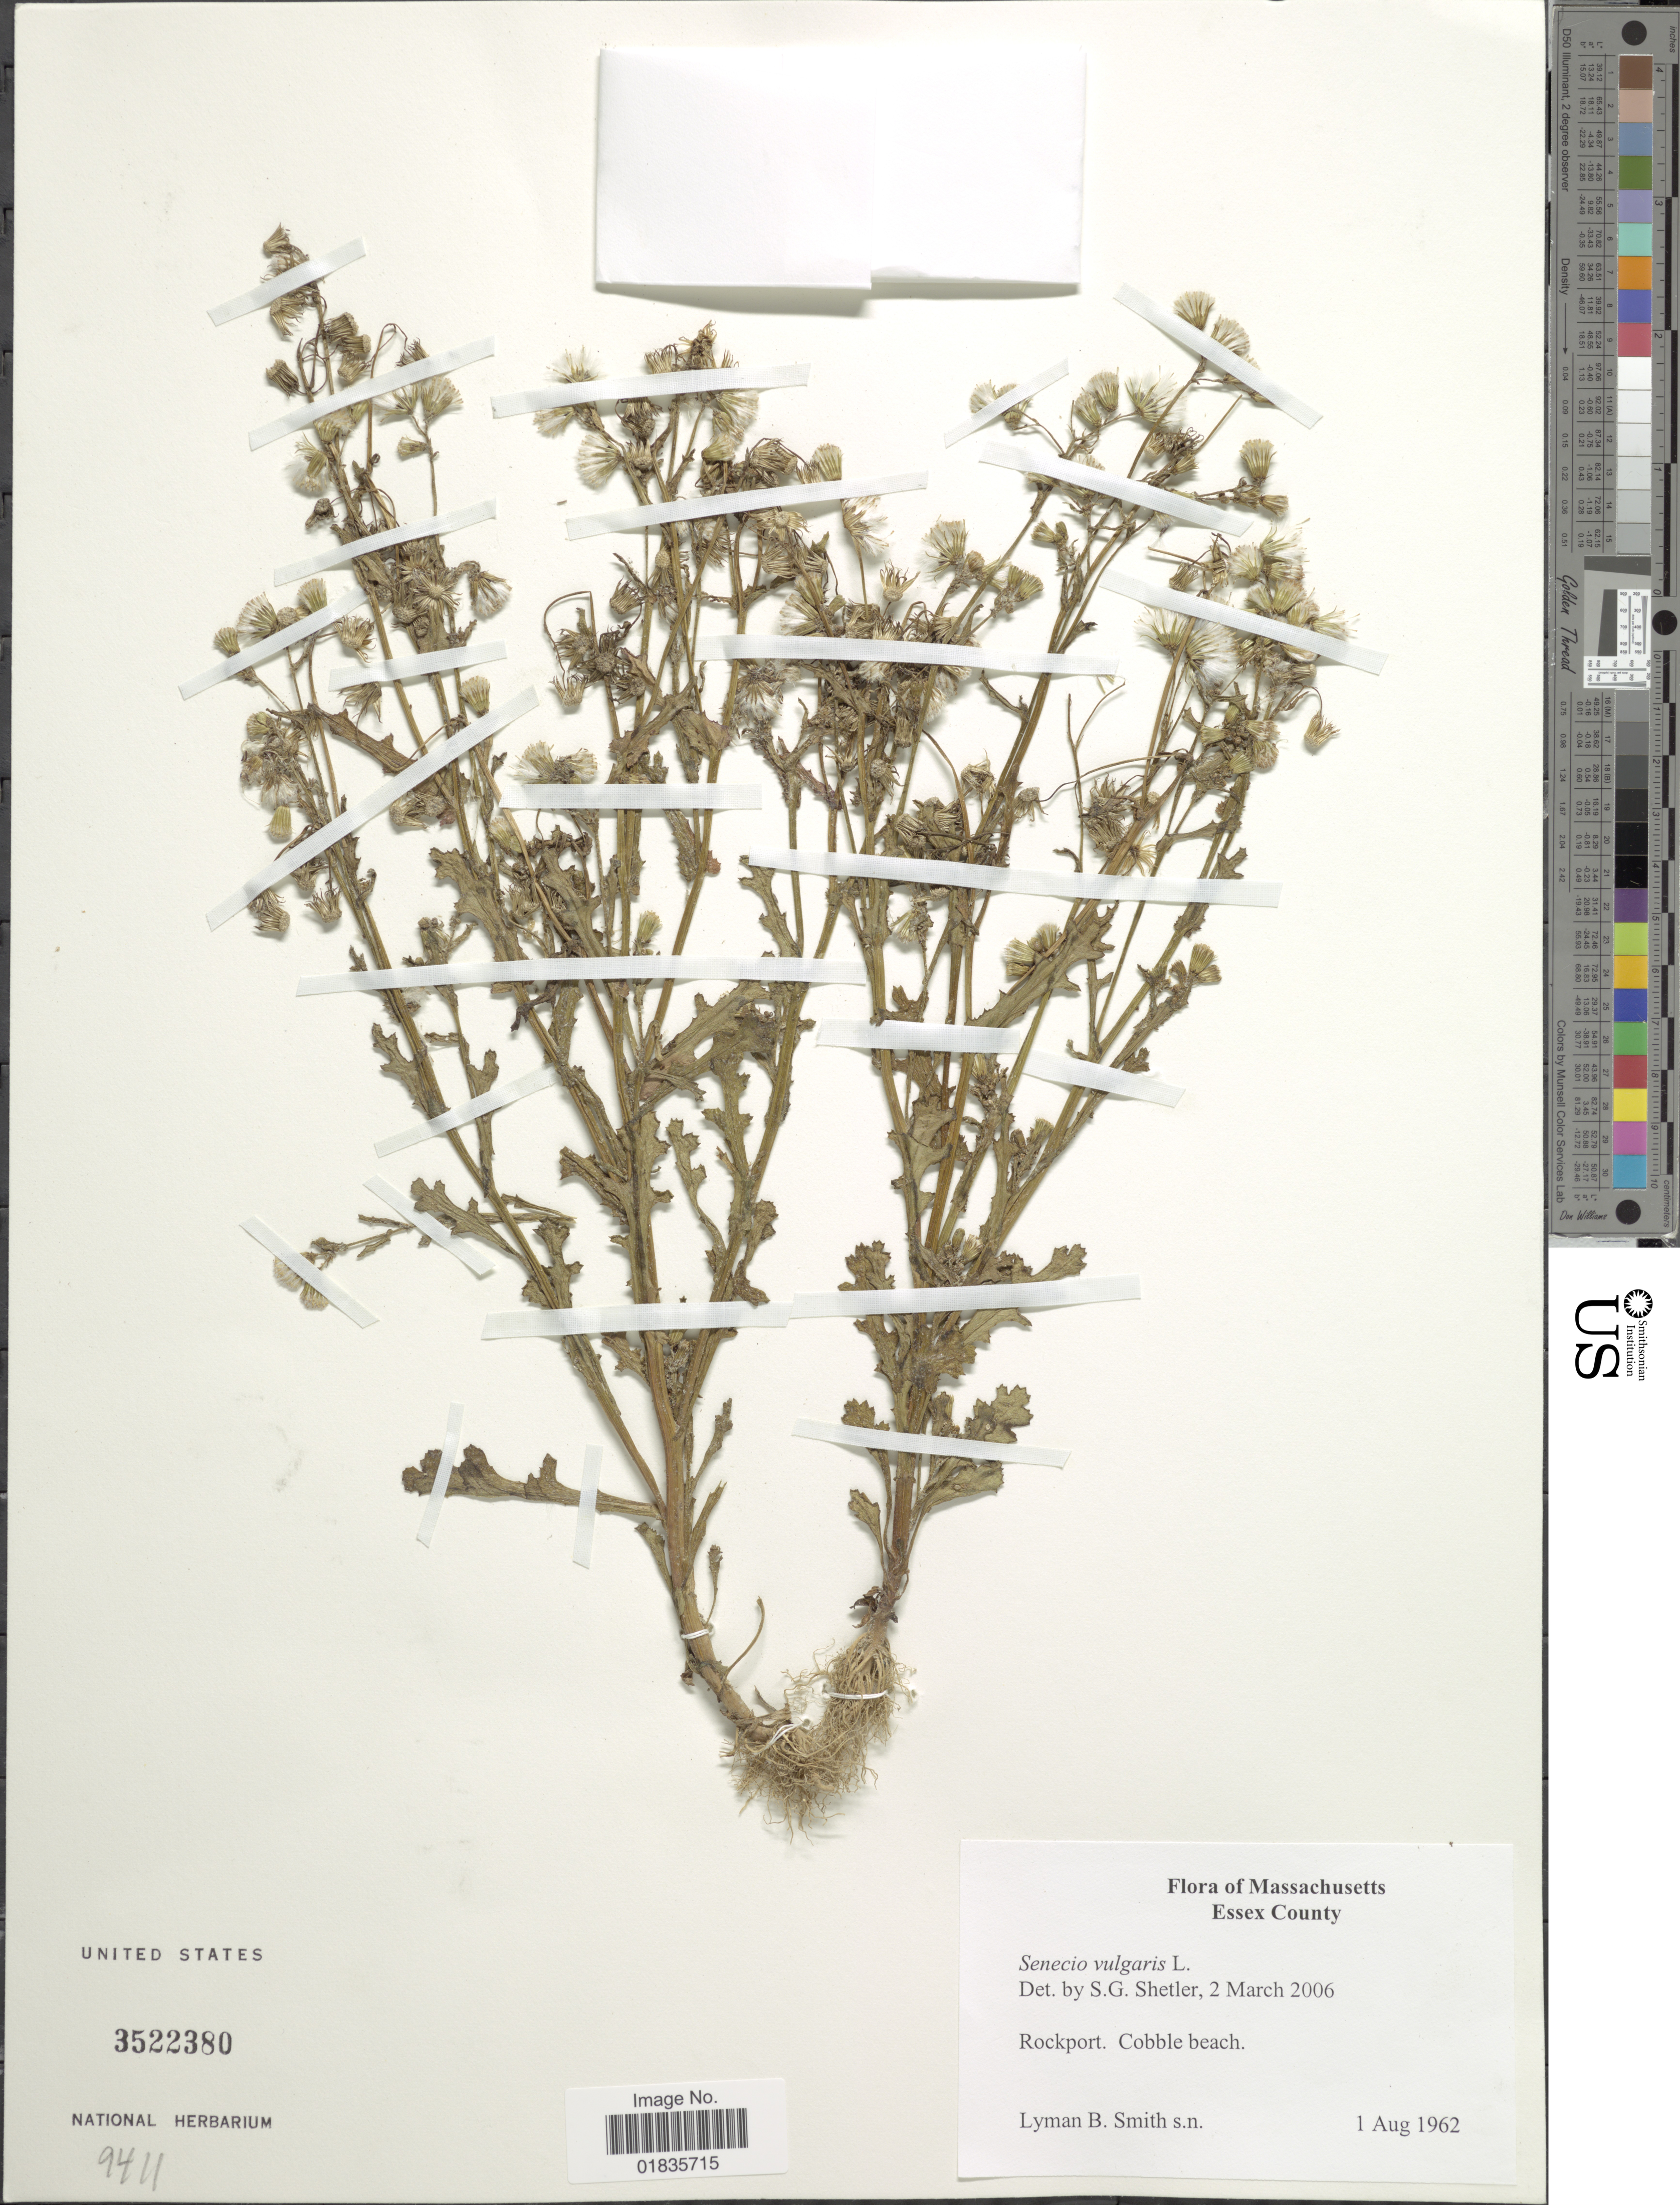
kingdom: Plantae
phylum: Tracheophyta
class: Magnoliopsida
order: Asterales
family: Asteraceae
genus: Senecio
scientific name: Senecio vulgaris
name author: L.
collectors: L. Smith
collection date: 1962-08-01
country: United States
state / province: Massachusetts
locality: Essex County, Rockport, Cobble beach.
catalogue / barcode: US 3522380